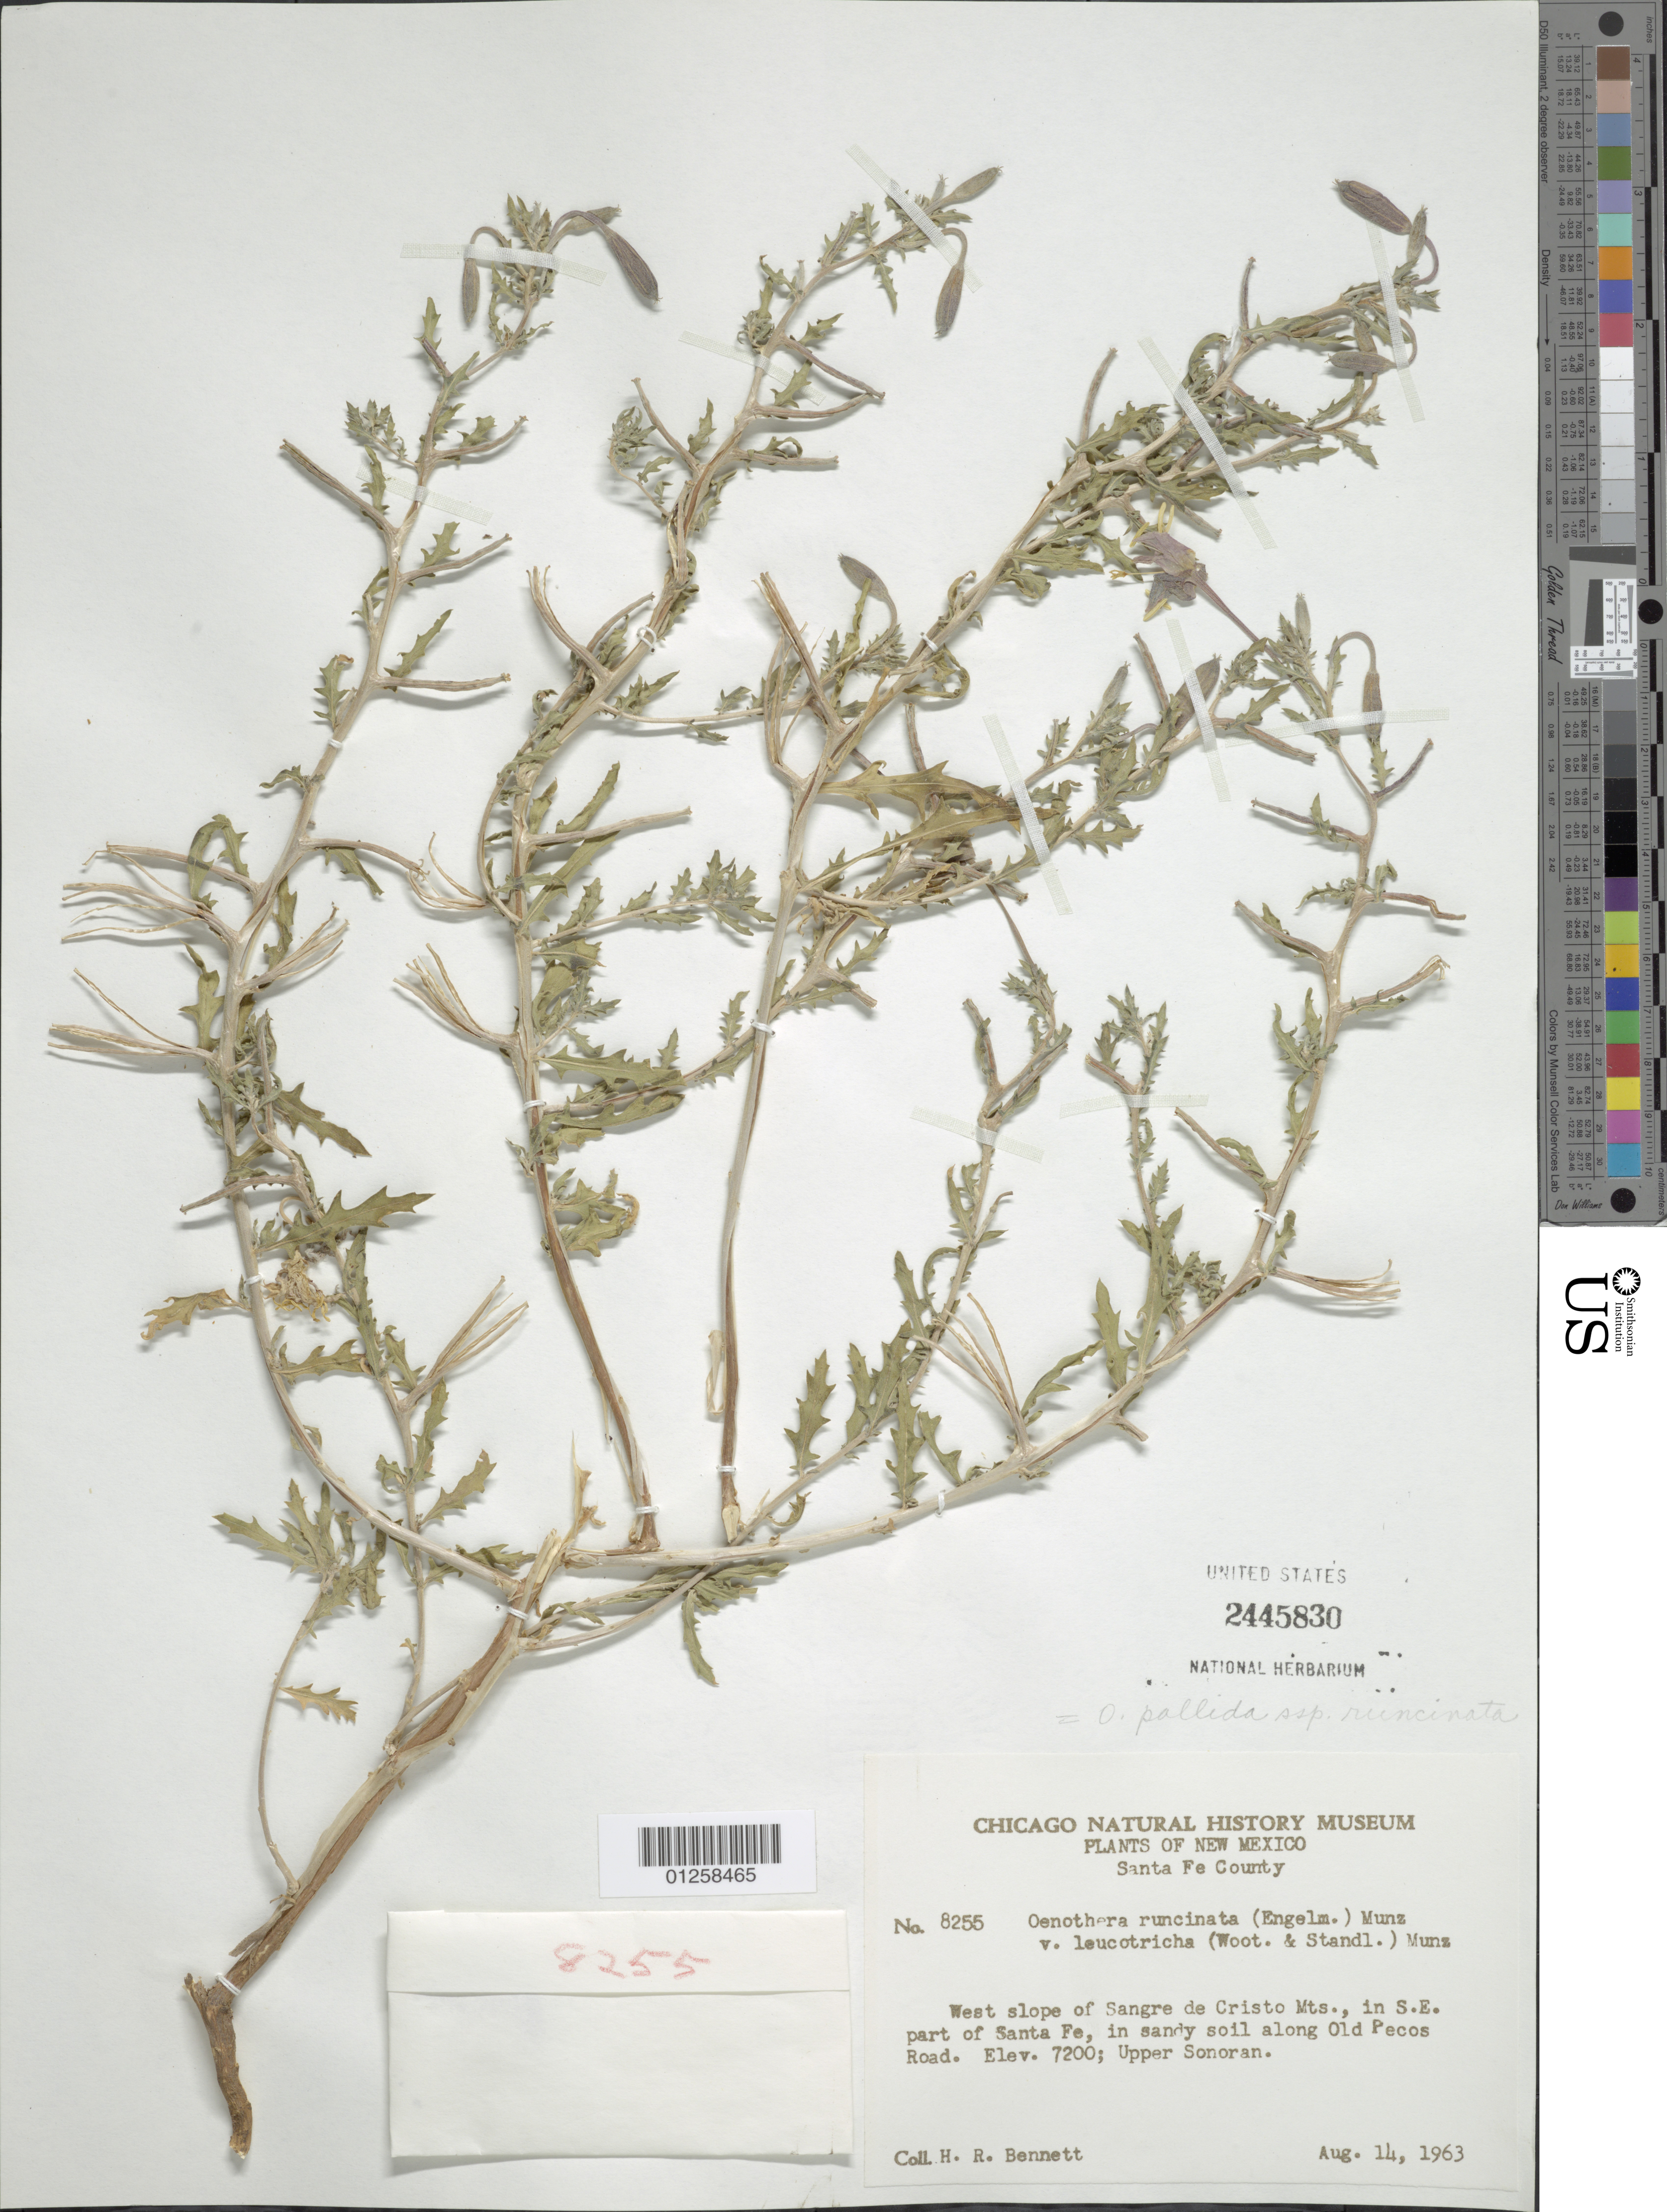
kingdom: Plantae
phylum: Tracheophyta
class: Magnoliopsida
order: Myrtales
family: Onagraceae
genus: Oenothera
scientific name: Oenothera pallida subsp. runcinata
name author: (Engelm.) Munz & W.M. Klein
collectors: H. R. Bennett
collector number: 8255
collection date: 1963-08-14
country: United States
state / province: New Mexico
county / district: Santa Fe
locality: West slope of Sangre de Cristo Mts., in S.E. part of Santa Fe.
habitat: In sandy soil.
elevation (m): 2195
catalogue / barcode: US 2445830